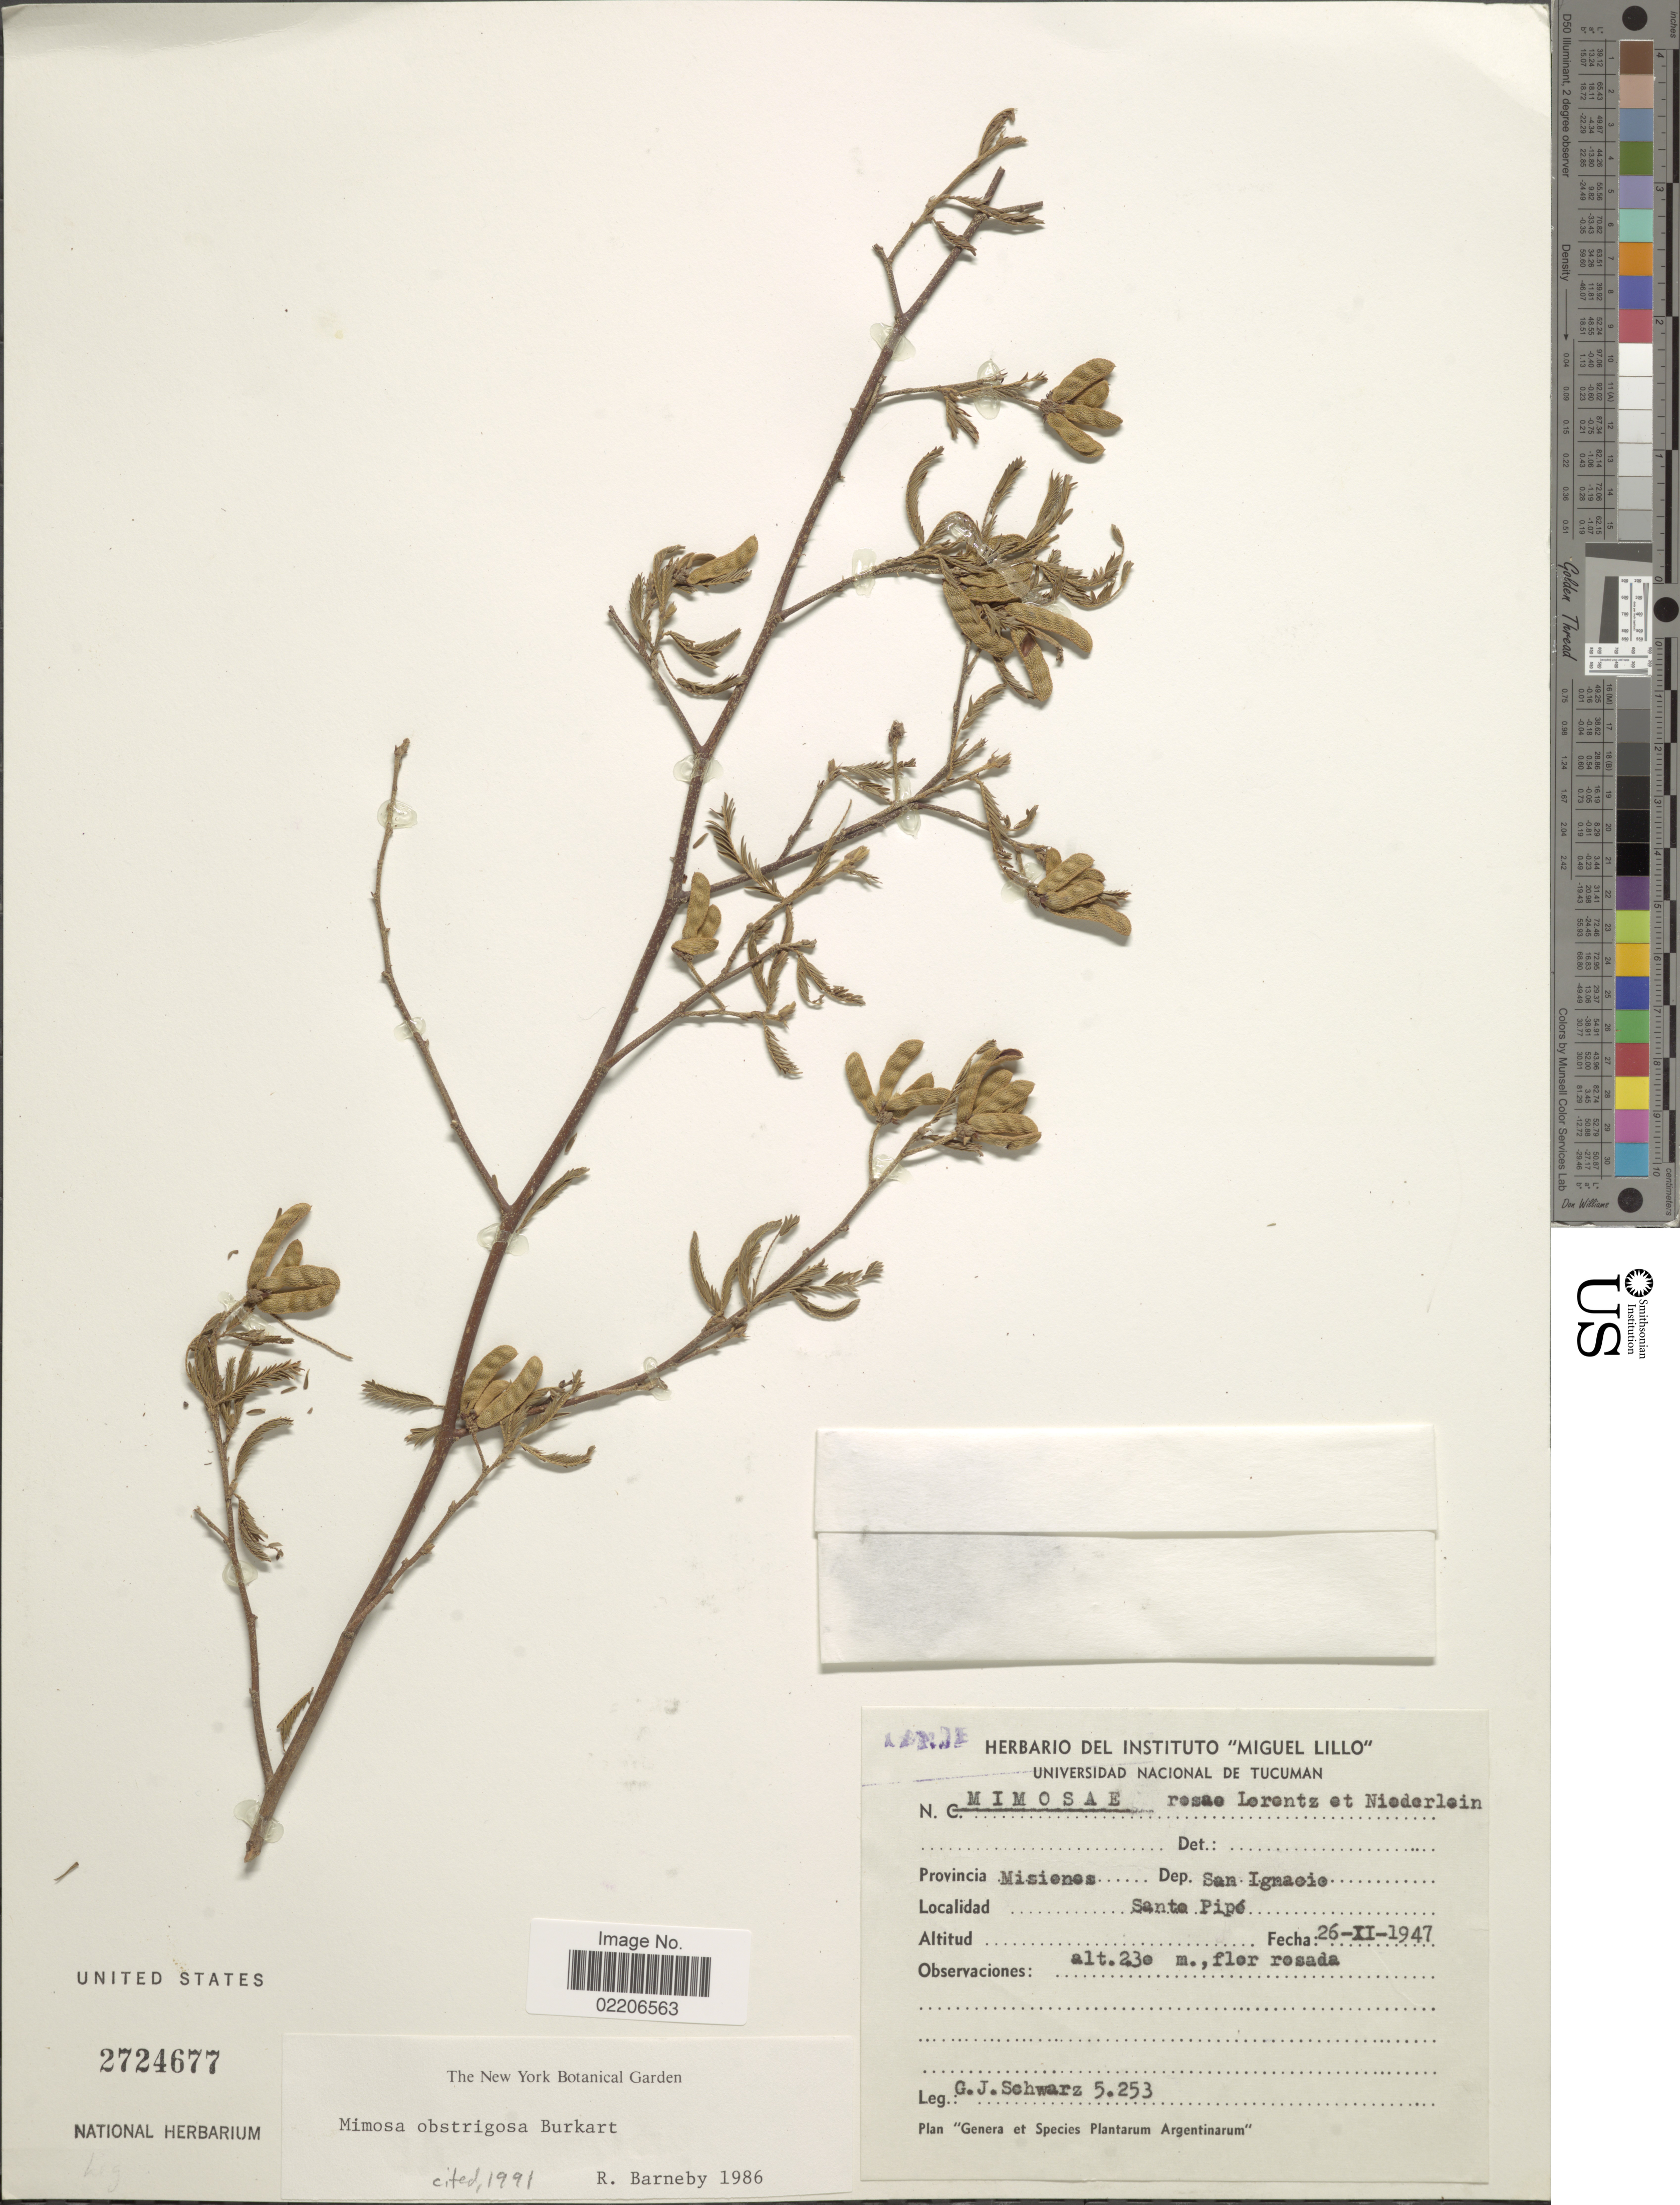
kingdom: Plantae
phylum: Tracheophyta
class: Magnoliopsida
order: Fabales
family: Fabaceae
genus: Mimosa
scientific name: Mimosa obstrigosa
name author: Burkart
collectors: G. J. Schwarz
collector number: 5253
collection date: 1947-02-26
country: Argentina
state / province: Misiones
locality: Provincia Misiones. Dep. San Ignacio. Santa Pipé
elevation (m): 230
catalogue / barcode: US 2724677